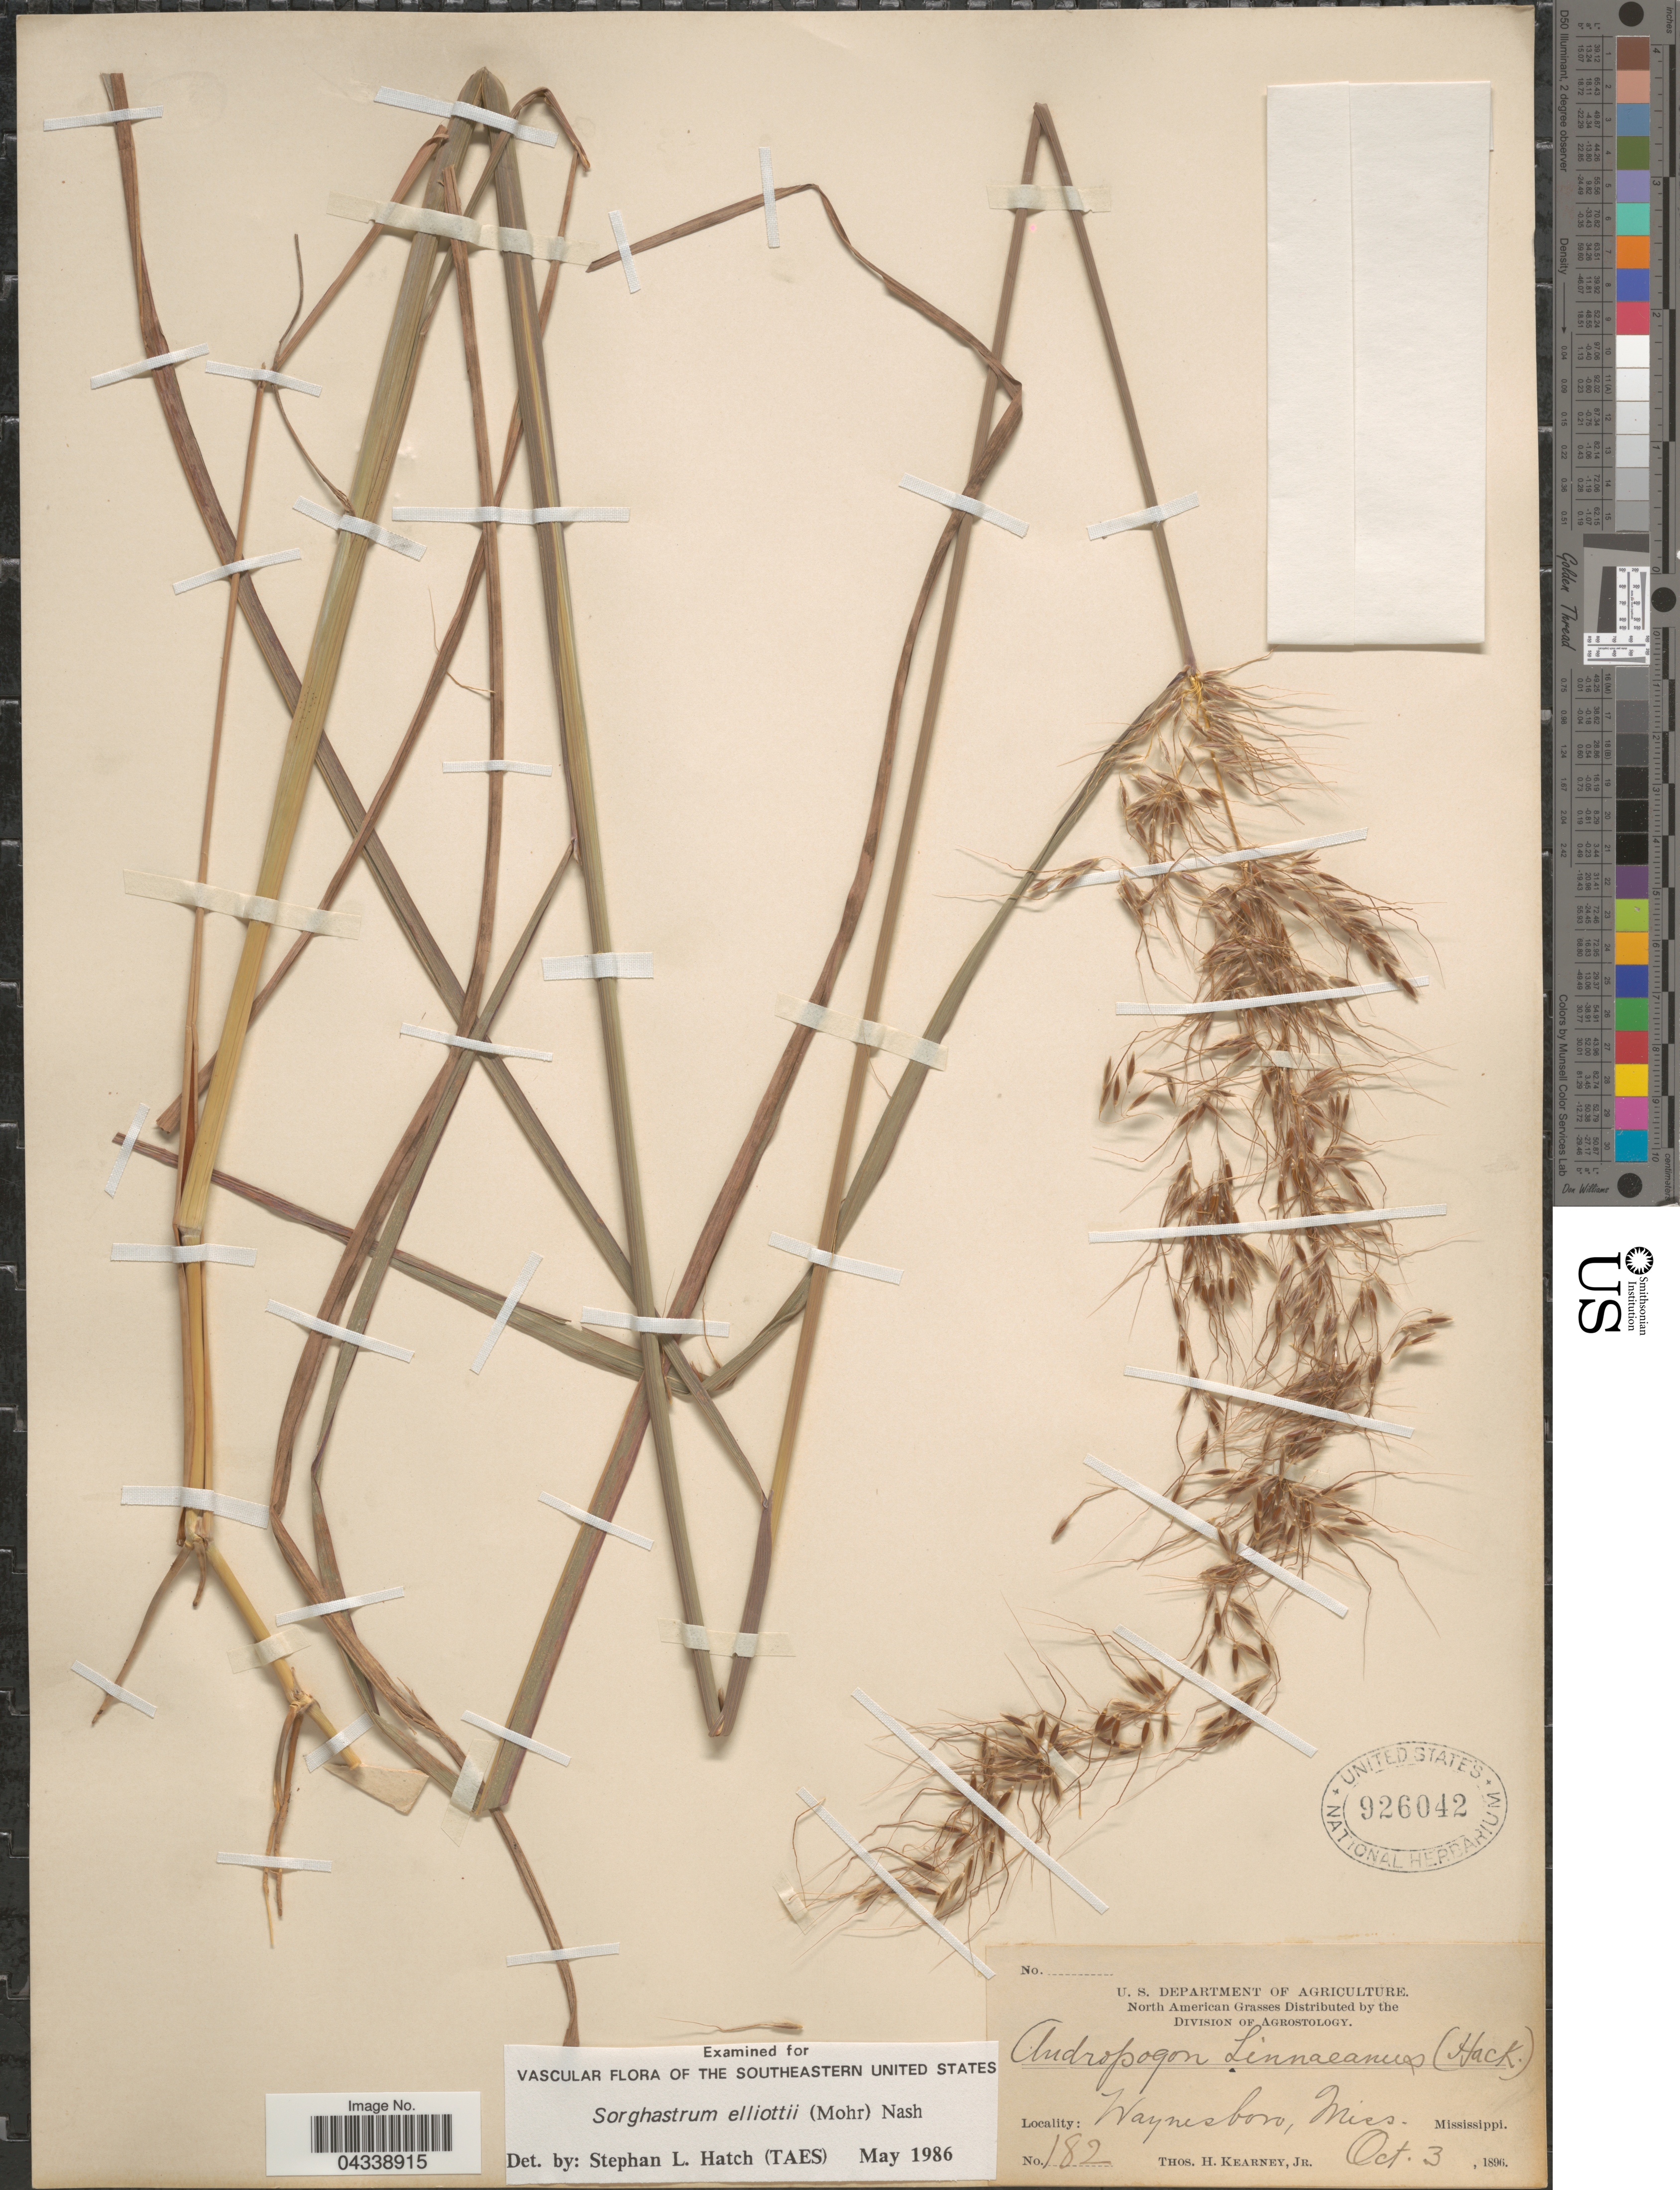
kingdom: Plantae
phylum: Tracheophyta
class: Liliopsida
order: Poales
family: Poaceae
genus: Sorghastrum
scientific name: Sorghastrum elliottii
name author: (C. Mohr) Nash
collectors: T. H. Kearney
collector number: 182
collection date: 1896-10-03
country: United States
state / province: Mississippi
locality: Waynesboro.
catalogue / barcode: US 926042